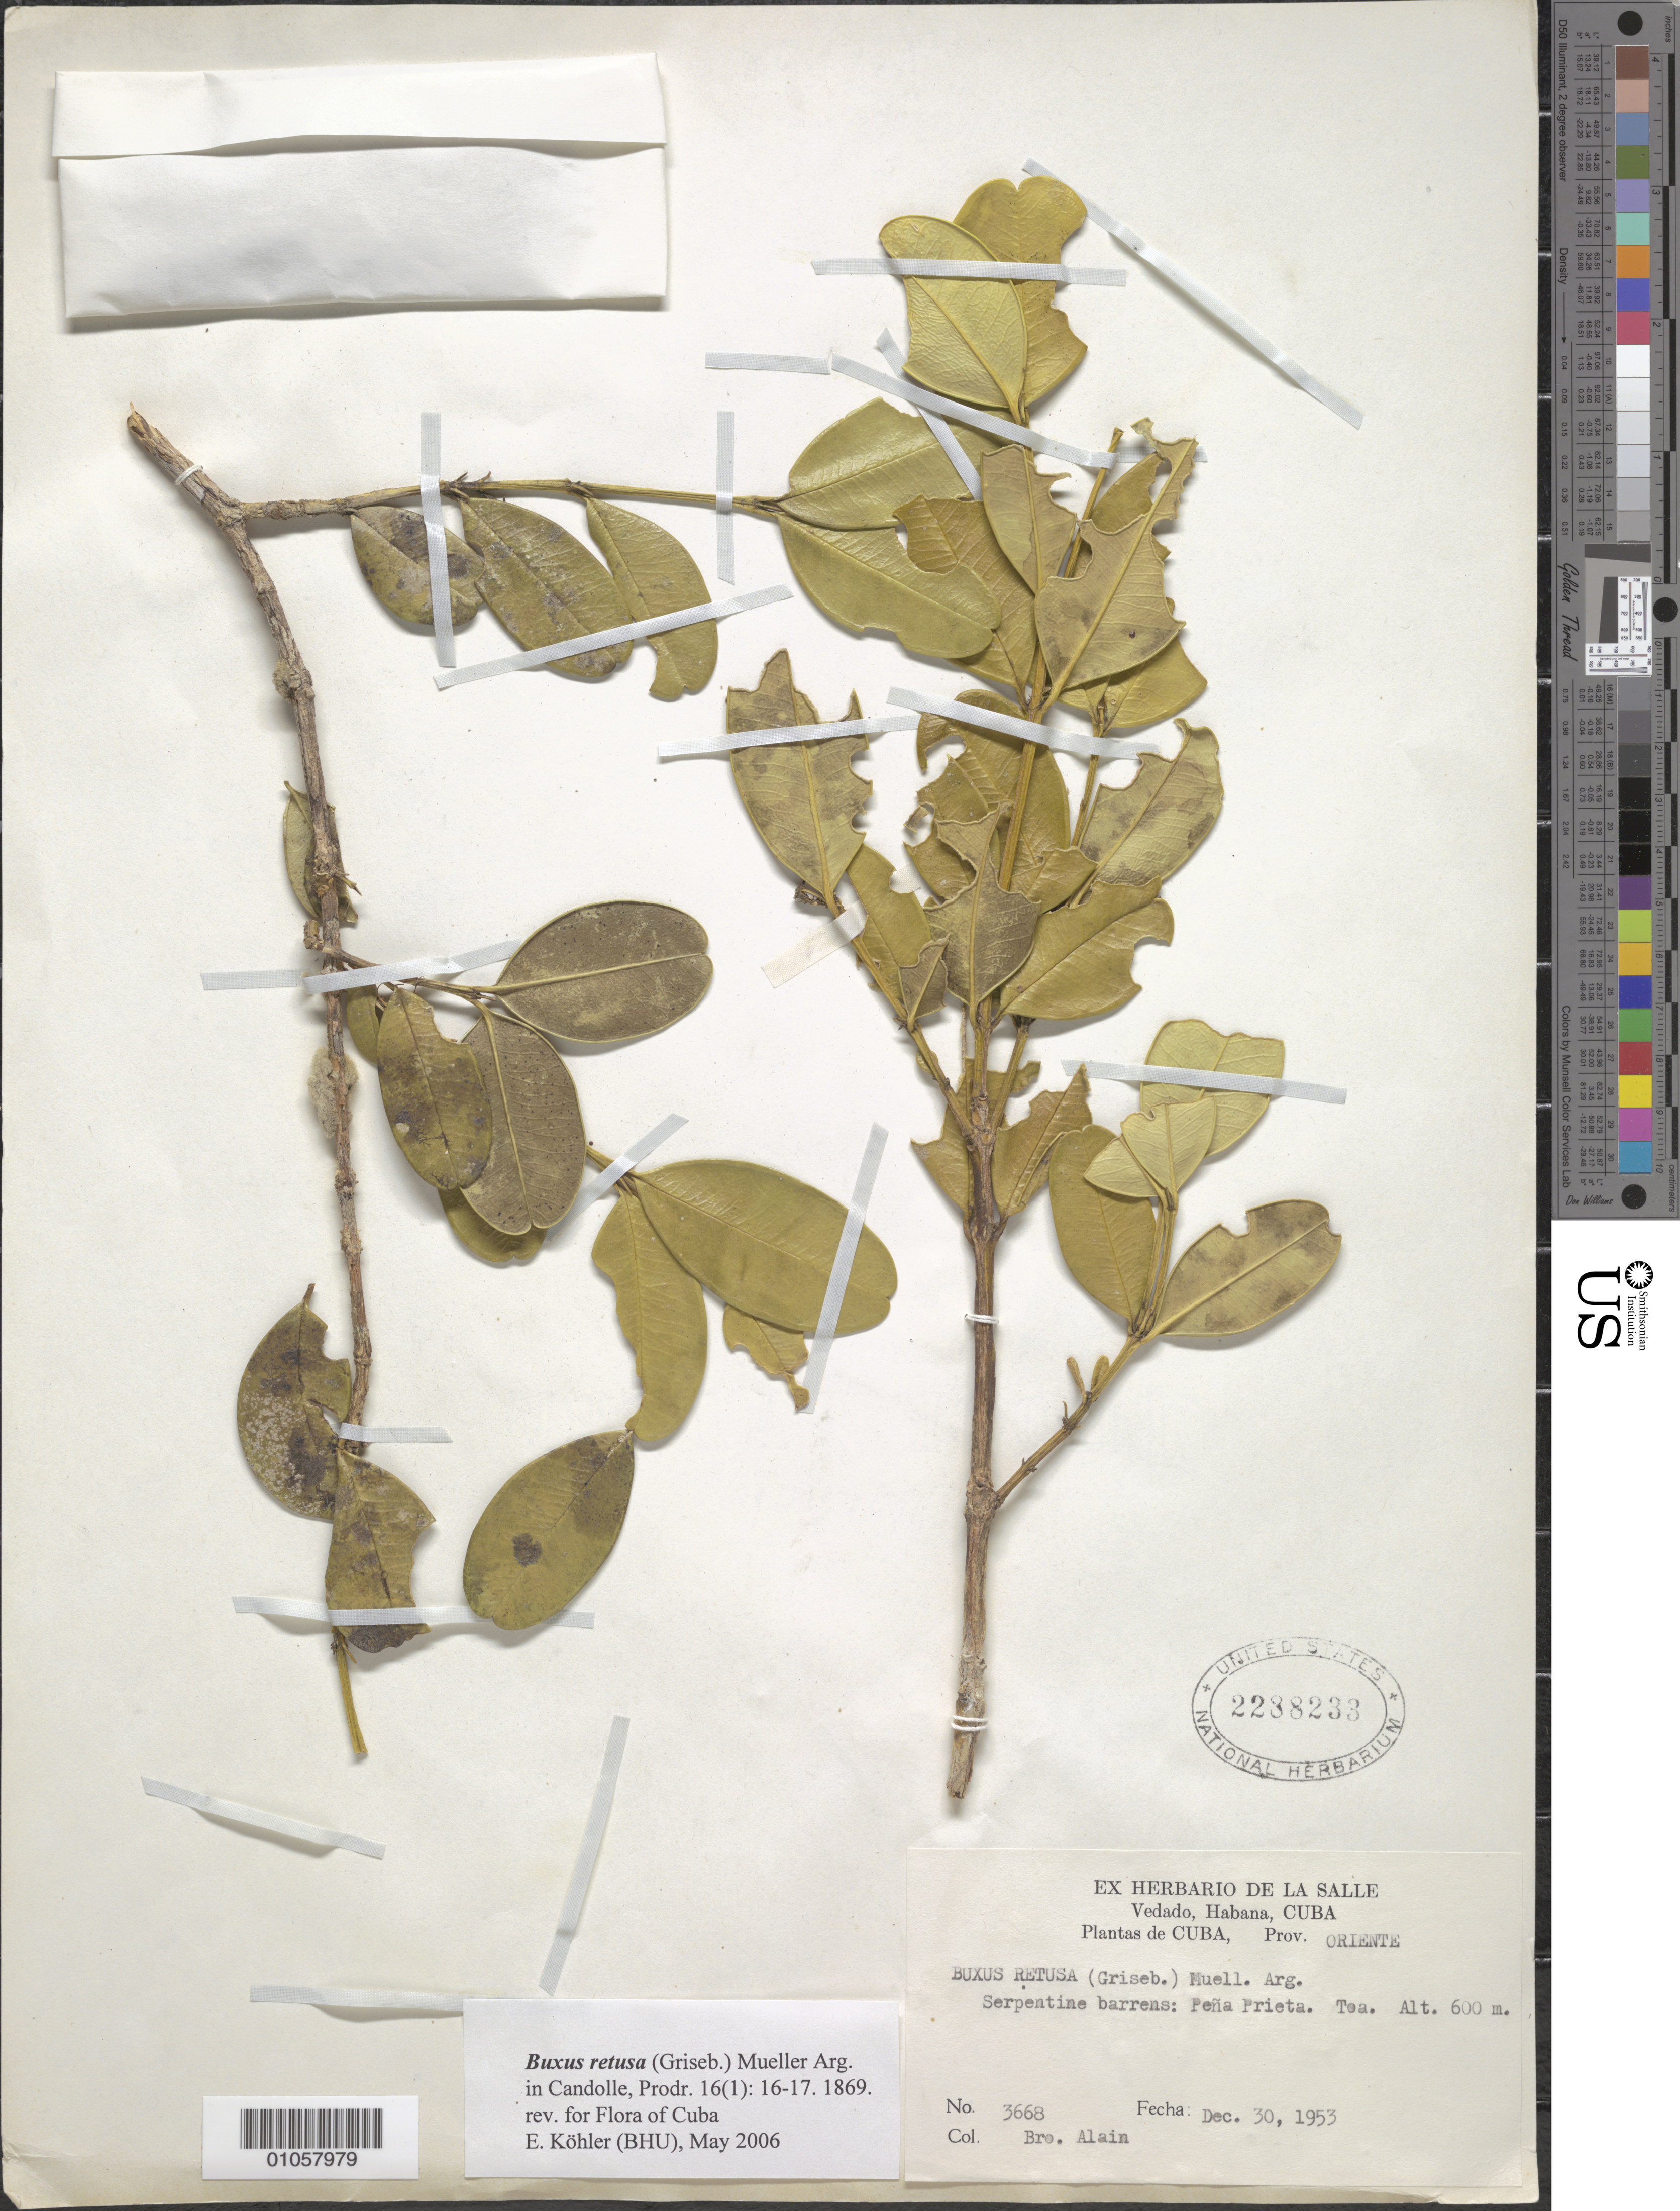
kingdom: Plantae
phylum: Tracheophyta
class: Magnoliopsida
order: Buxales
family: Buxaceae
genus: Buxus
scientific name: Buxus retusa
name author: (Griseb.) Müll. Arg.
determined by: Kohler, E.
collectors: A. H. Liogier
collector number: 3668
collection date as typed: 30 Dec 1953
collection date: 1953-12-30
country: Cuba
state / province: Holguín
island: Cuba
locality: Moa; Peña Prieta [Oriente]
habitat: Serpentine barrens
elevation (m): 600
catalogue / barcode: US 2288233